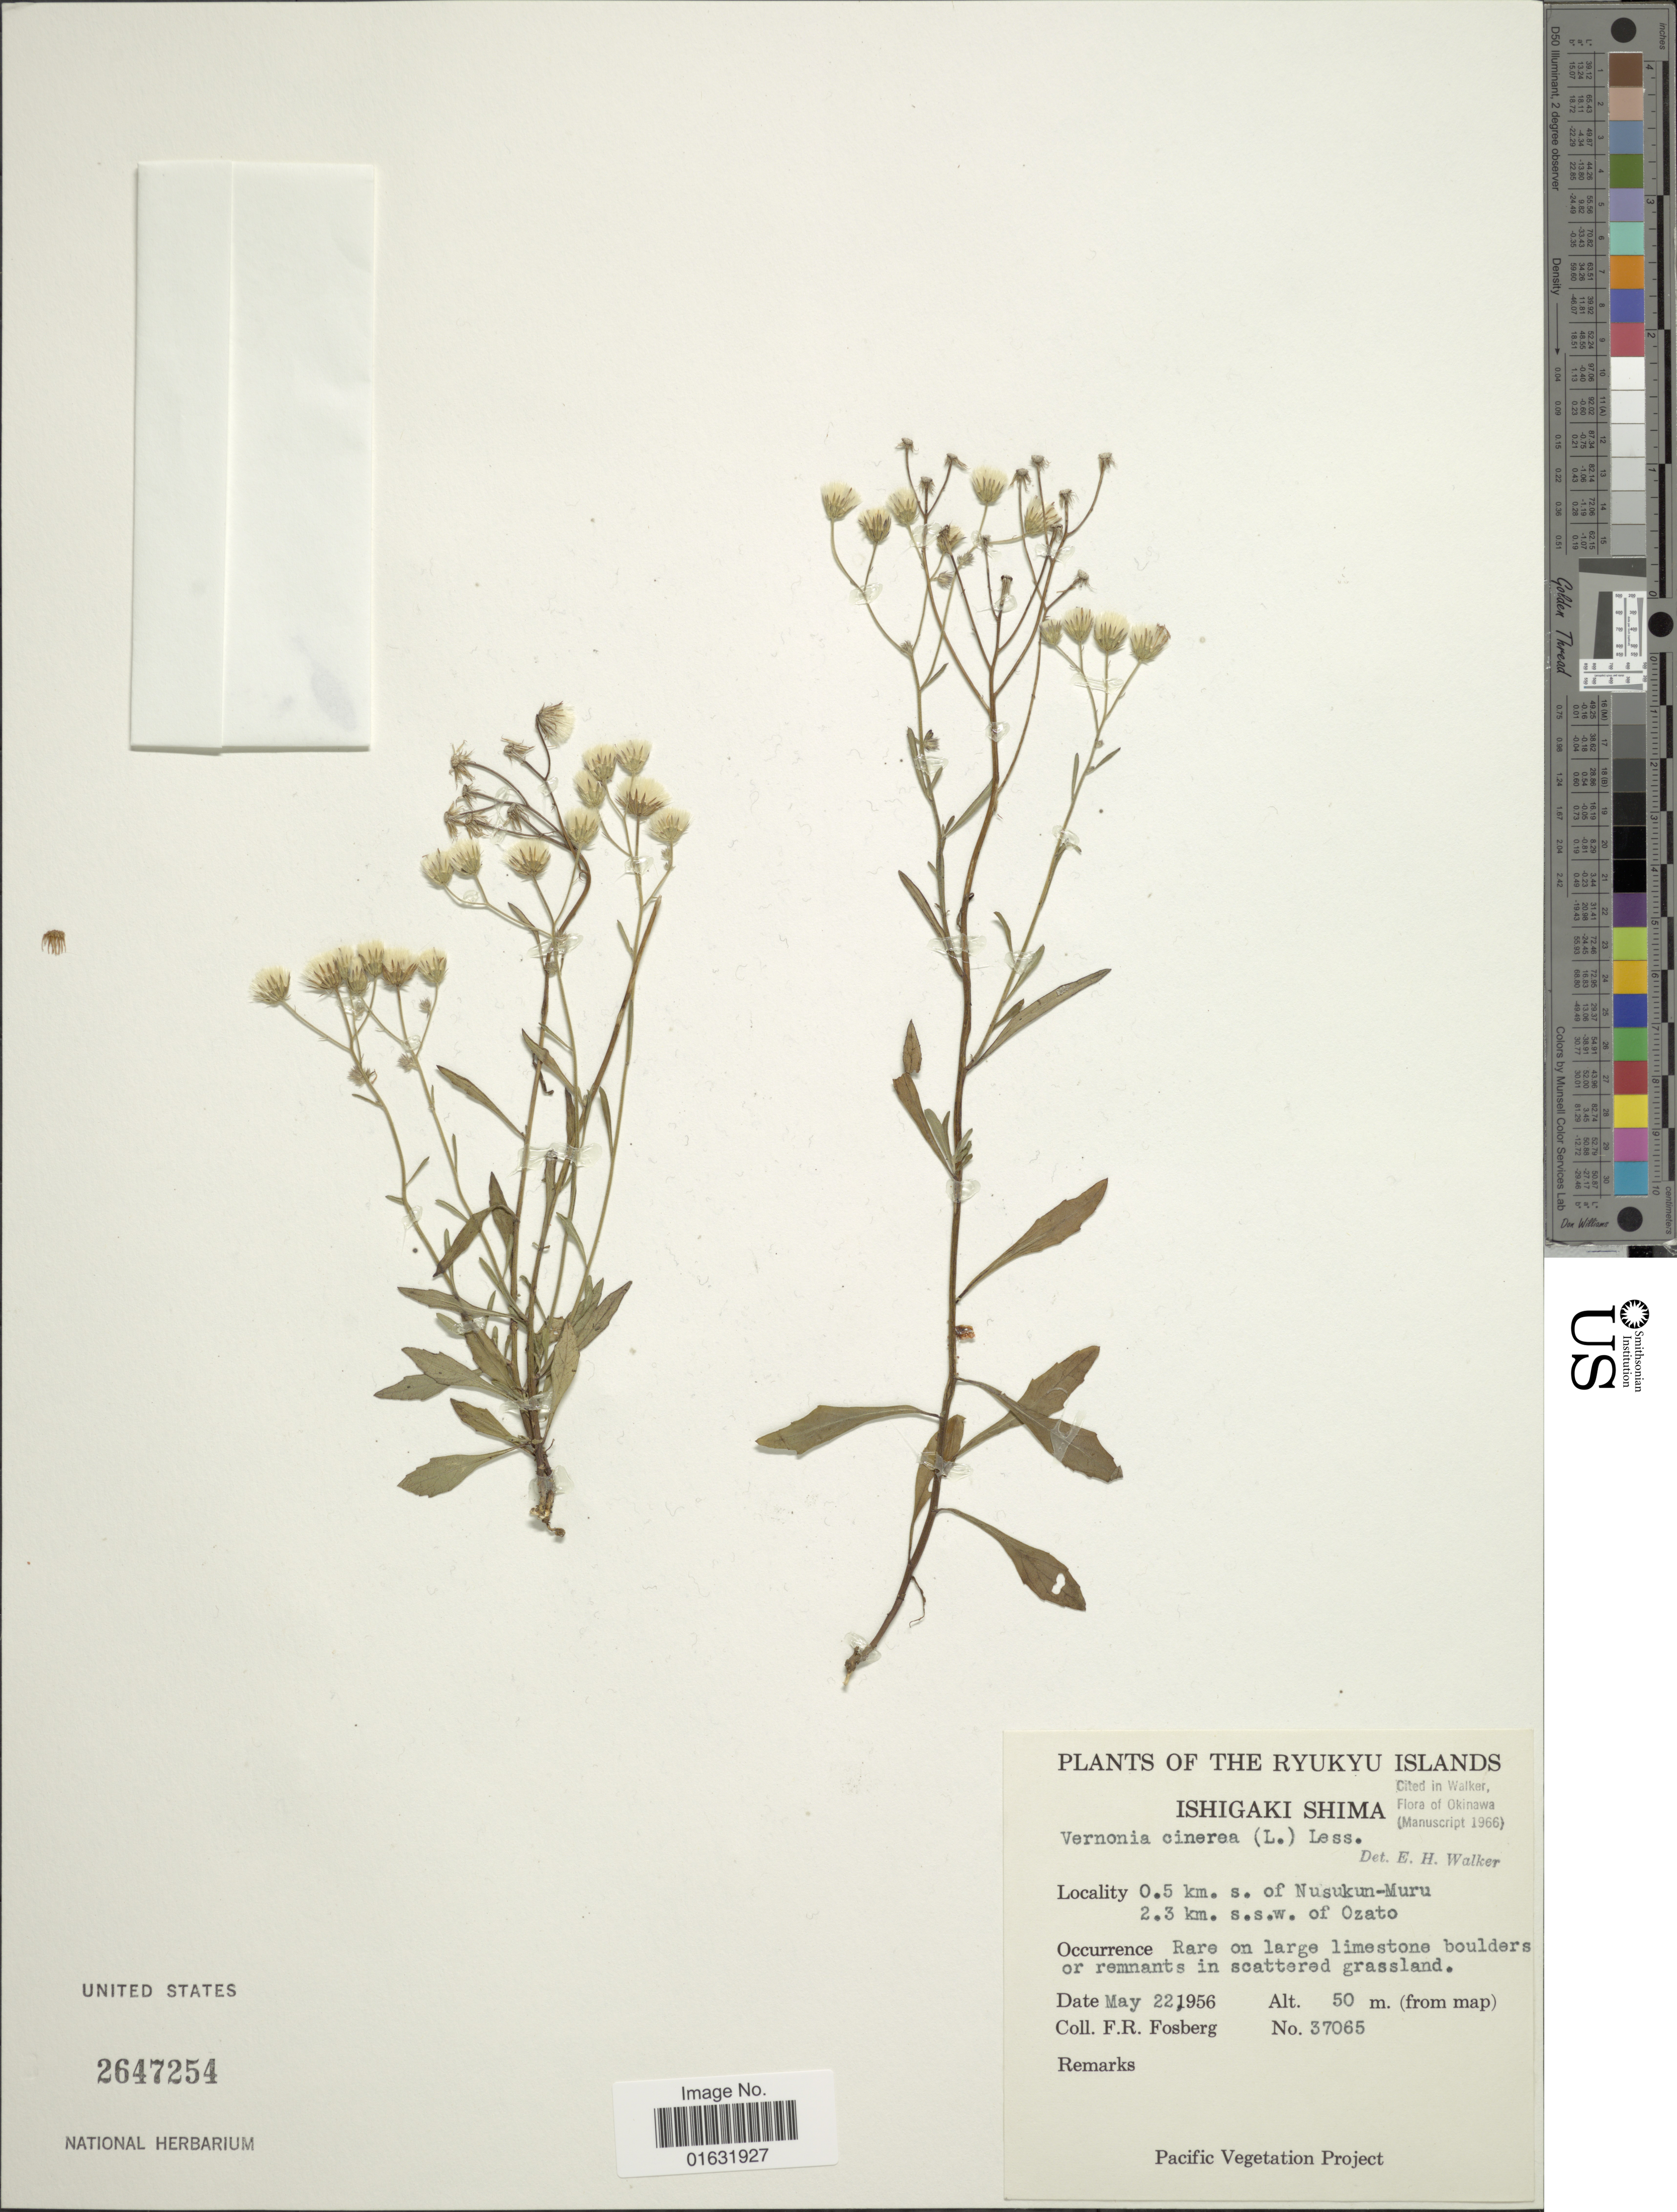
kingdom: Plantae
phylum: Tracheophyta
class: Magnoliopsida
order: Asterales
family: Asteraceae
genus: Cyanthillium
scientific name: Cyanthillium cinereum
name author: (L.) H. Rob.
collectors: F. R. Fosberg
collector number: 37065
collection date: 1956-05-22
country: Japan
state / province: Okinawa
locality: The Ryukyu Islands, Ishigaki Shima, 0.5 km. s. of Nusukun-Muru, 2.3 km s.s.w. of Ozato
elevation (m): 50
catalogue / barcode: US 2647254